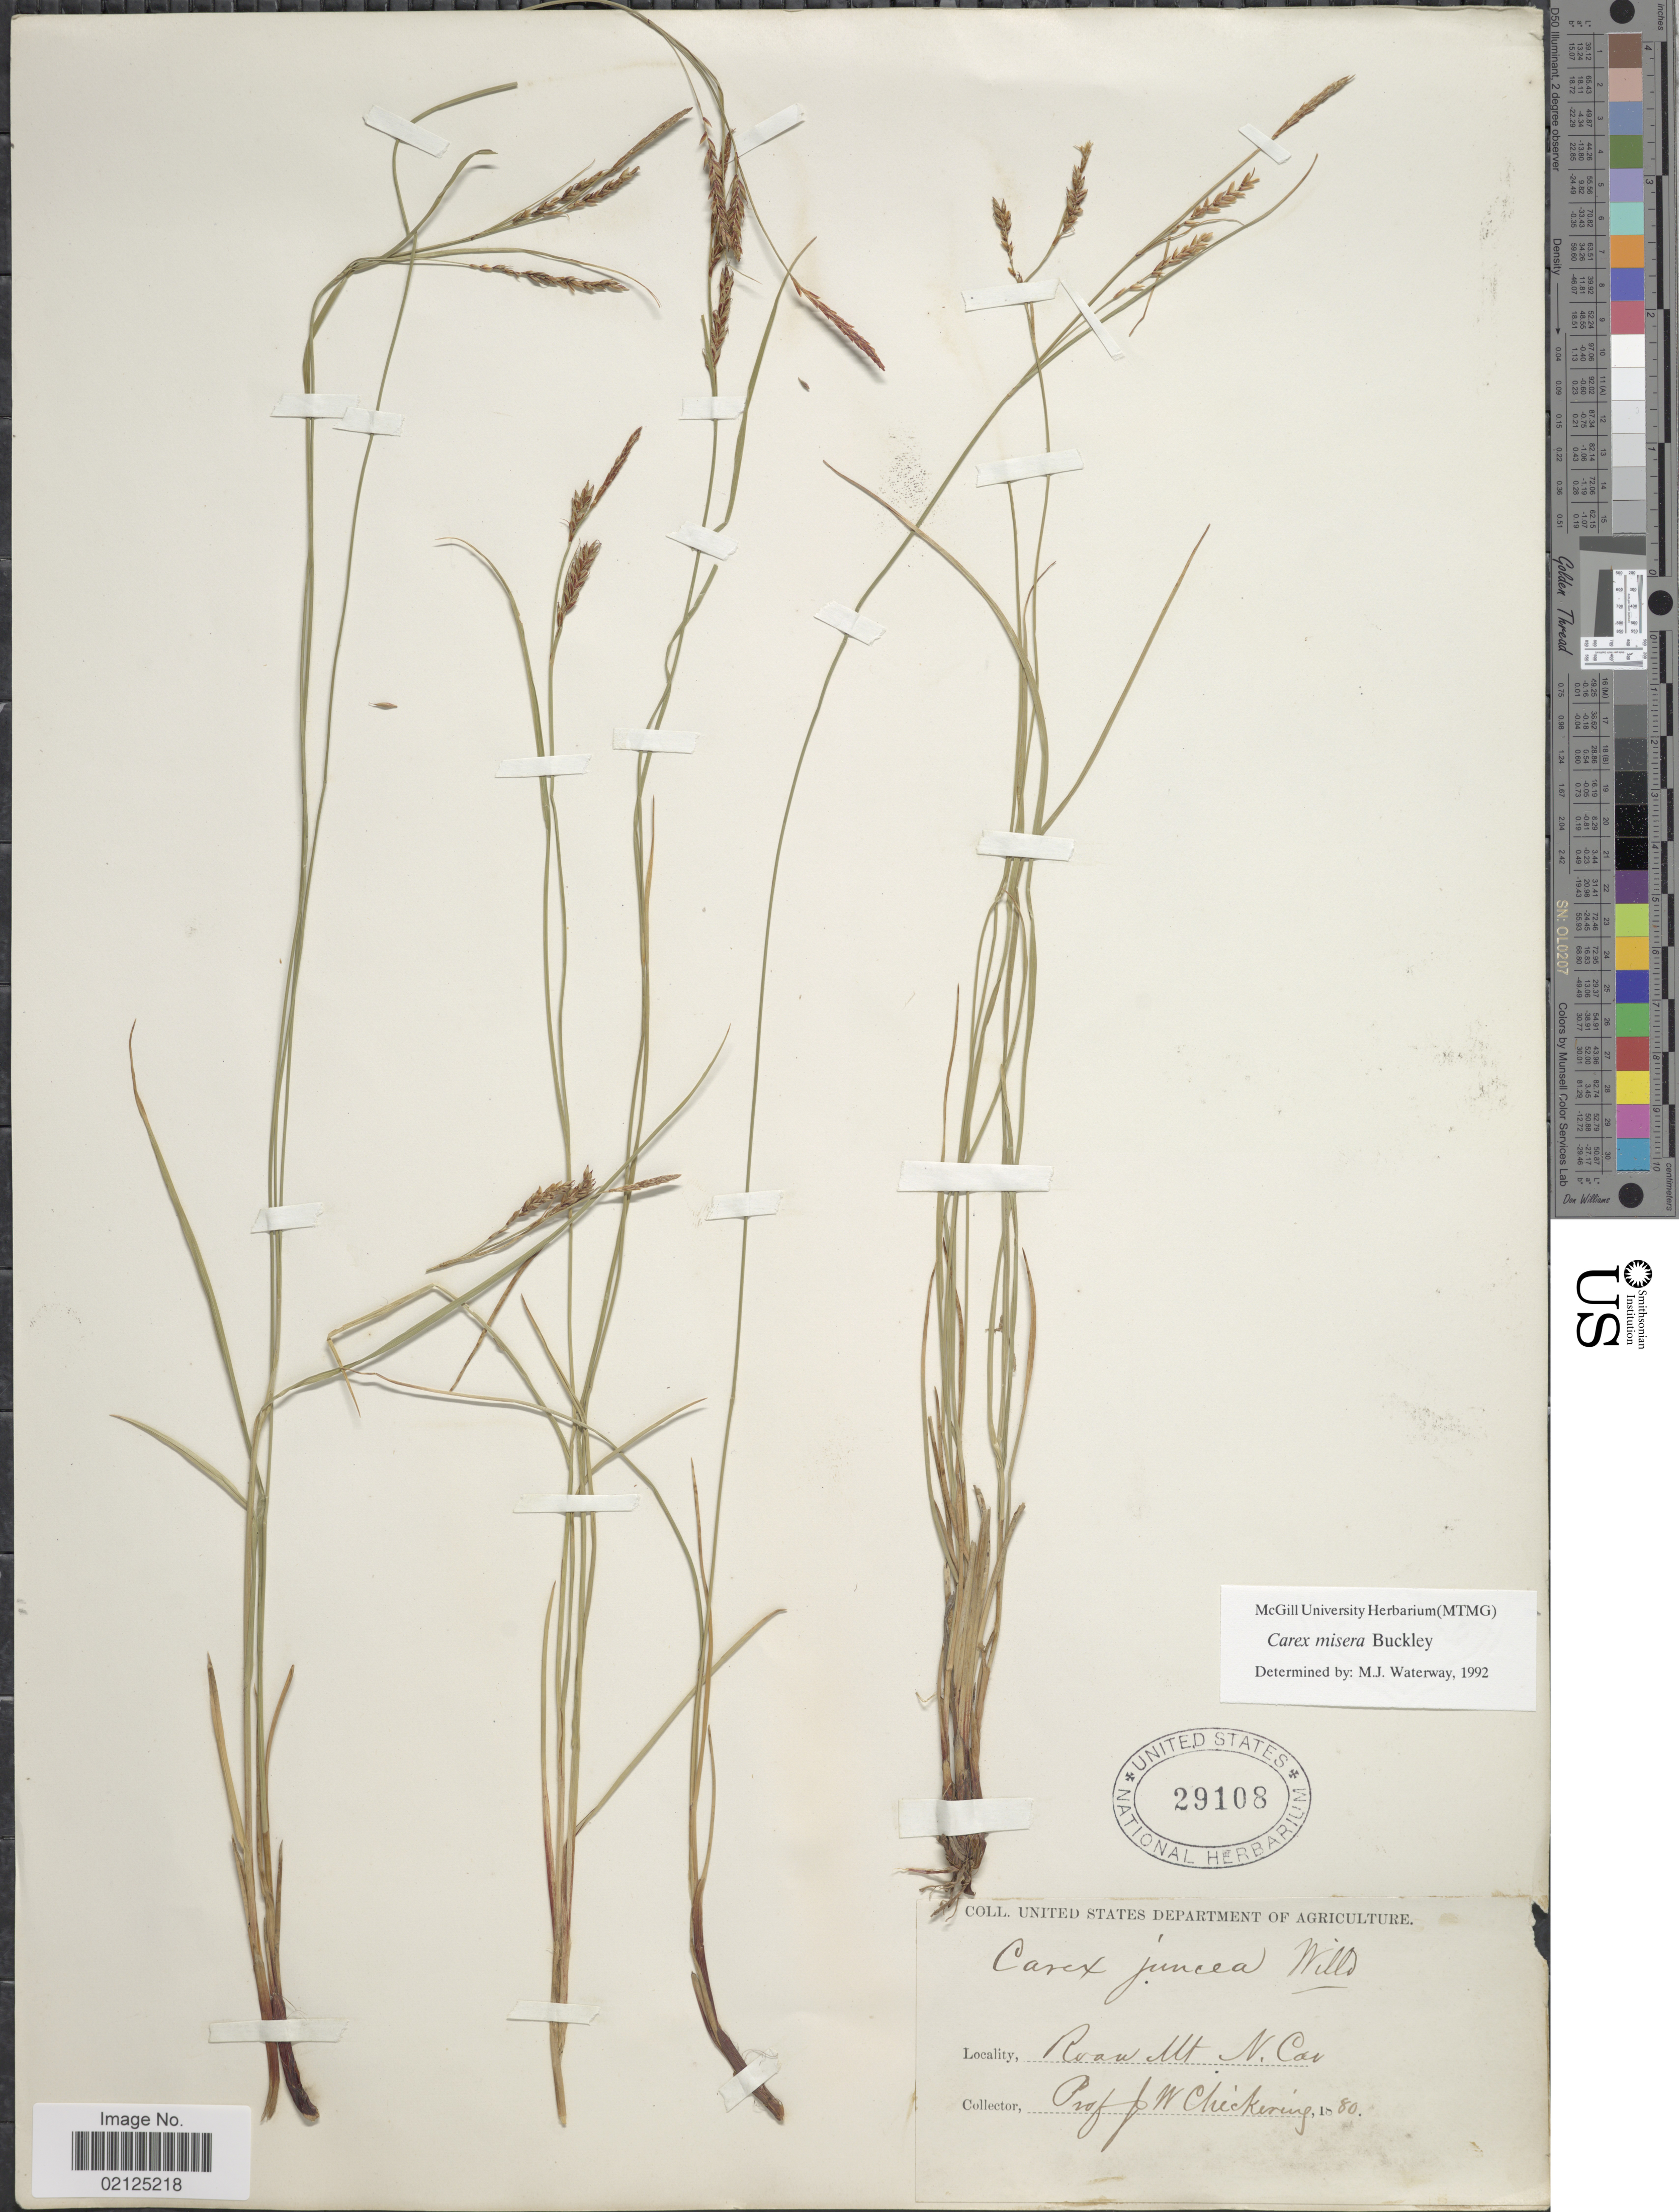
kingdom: Plantae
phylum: Tracheophyta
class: Liliopsida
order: Poales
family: Cyperaceae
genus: Carex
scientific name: Carex misera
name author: Buckley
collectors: J. Chickering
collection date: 1880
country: United States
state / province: North Carolina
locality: Roan Mt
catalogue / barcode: US 29108